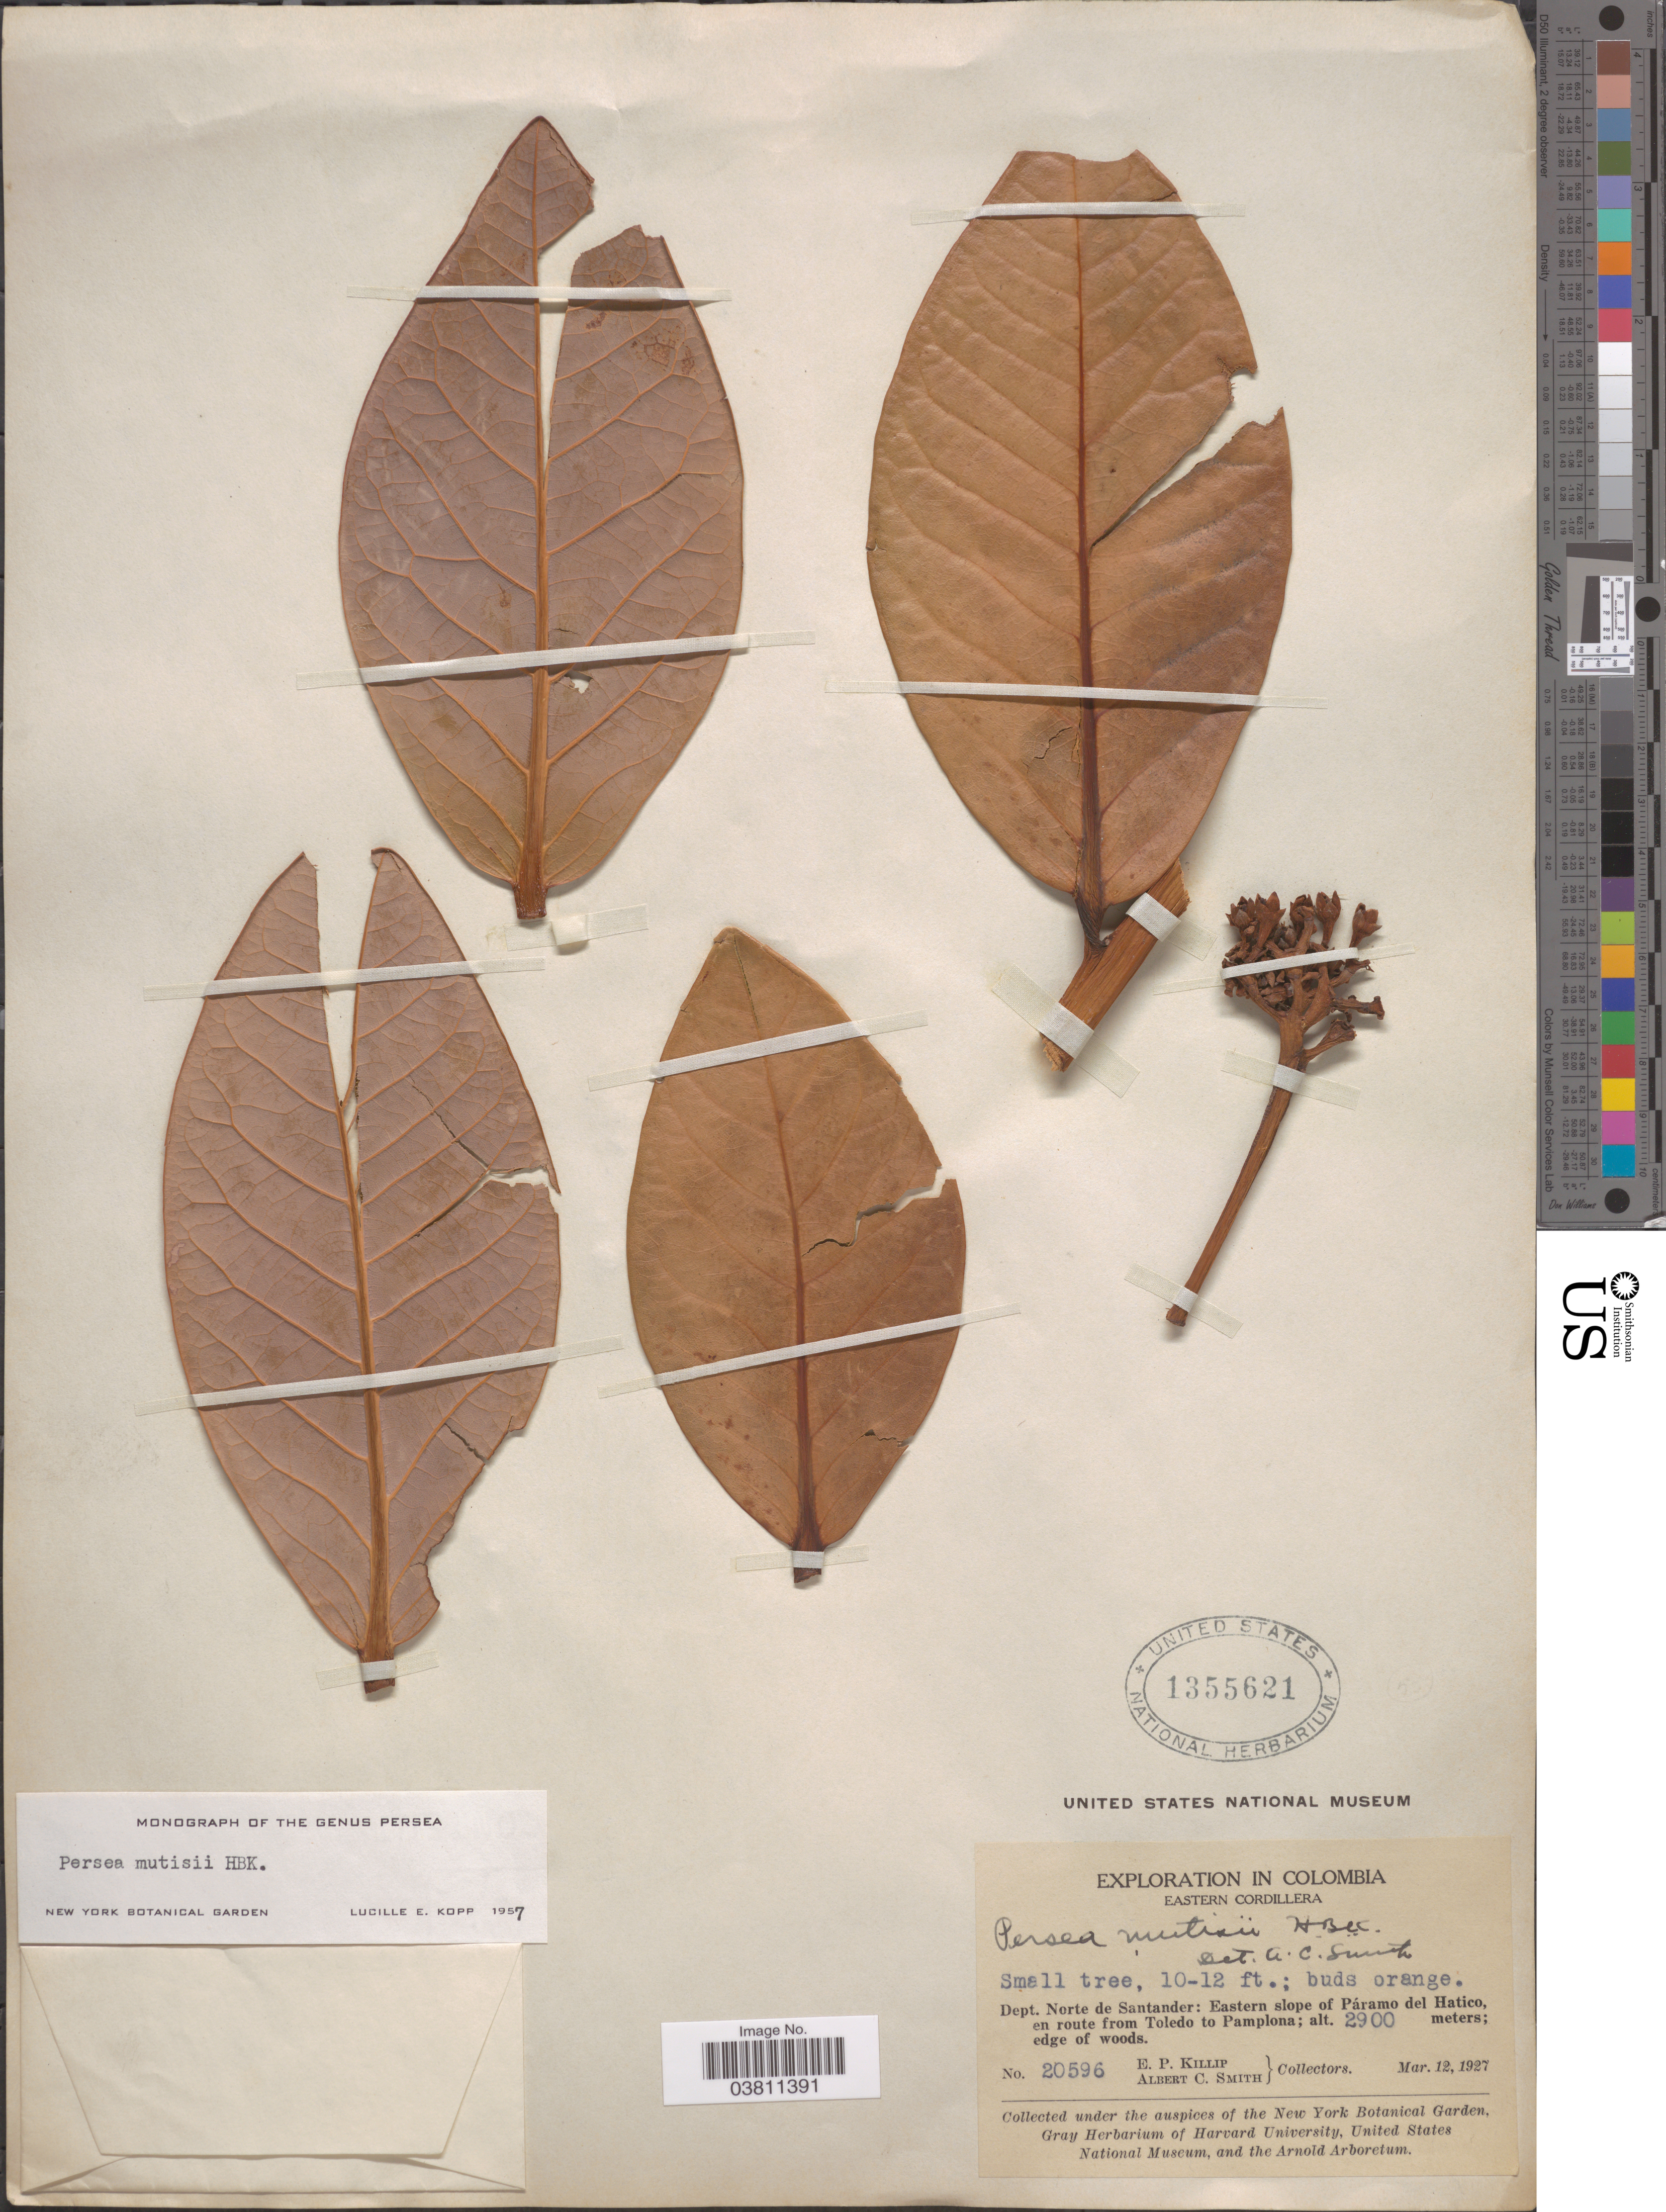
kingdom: Plantae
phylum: Tracheophyta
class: Magnoliopsida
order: Laurales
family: Lauraceae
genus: Persea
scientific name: Persea mutisii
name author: Kunth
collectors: E. P. Killip & A. C. Smith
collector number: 20596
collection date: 1927-03-12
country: Colombia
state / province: Norte de Santander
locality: Eastern Cordillera. Dept. Norte de Santander: Eastern slope of Páramo del Hatico, en route from Toledo to Pamplona.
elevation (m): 2900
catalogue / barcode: US 1355621